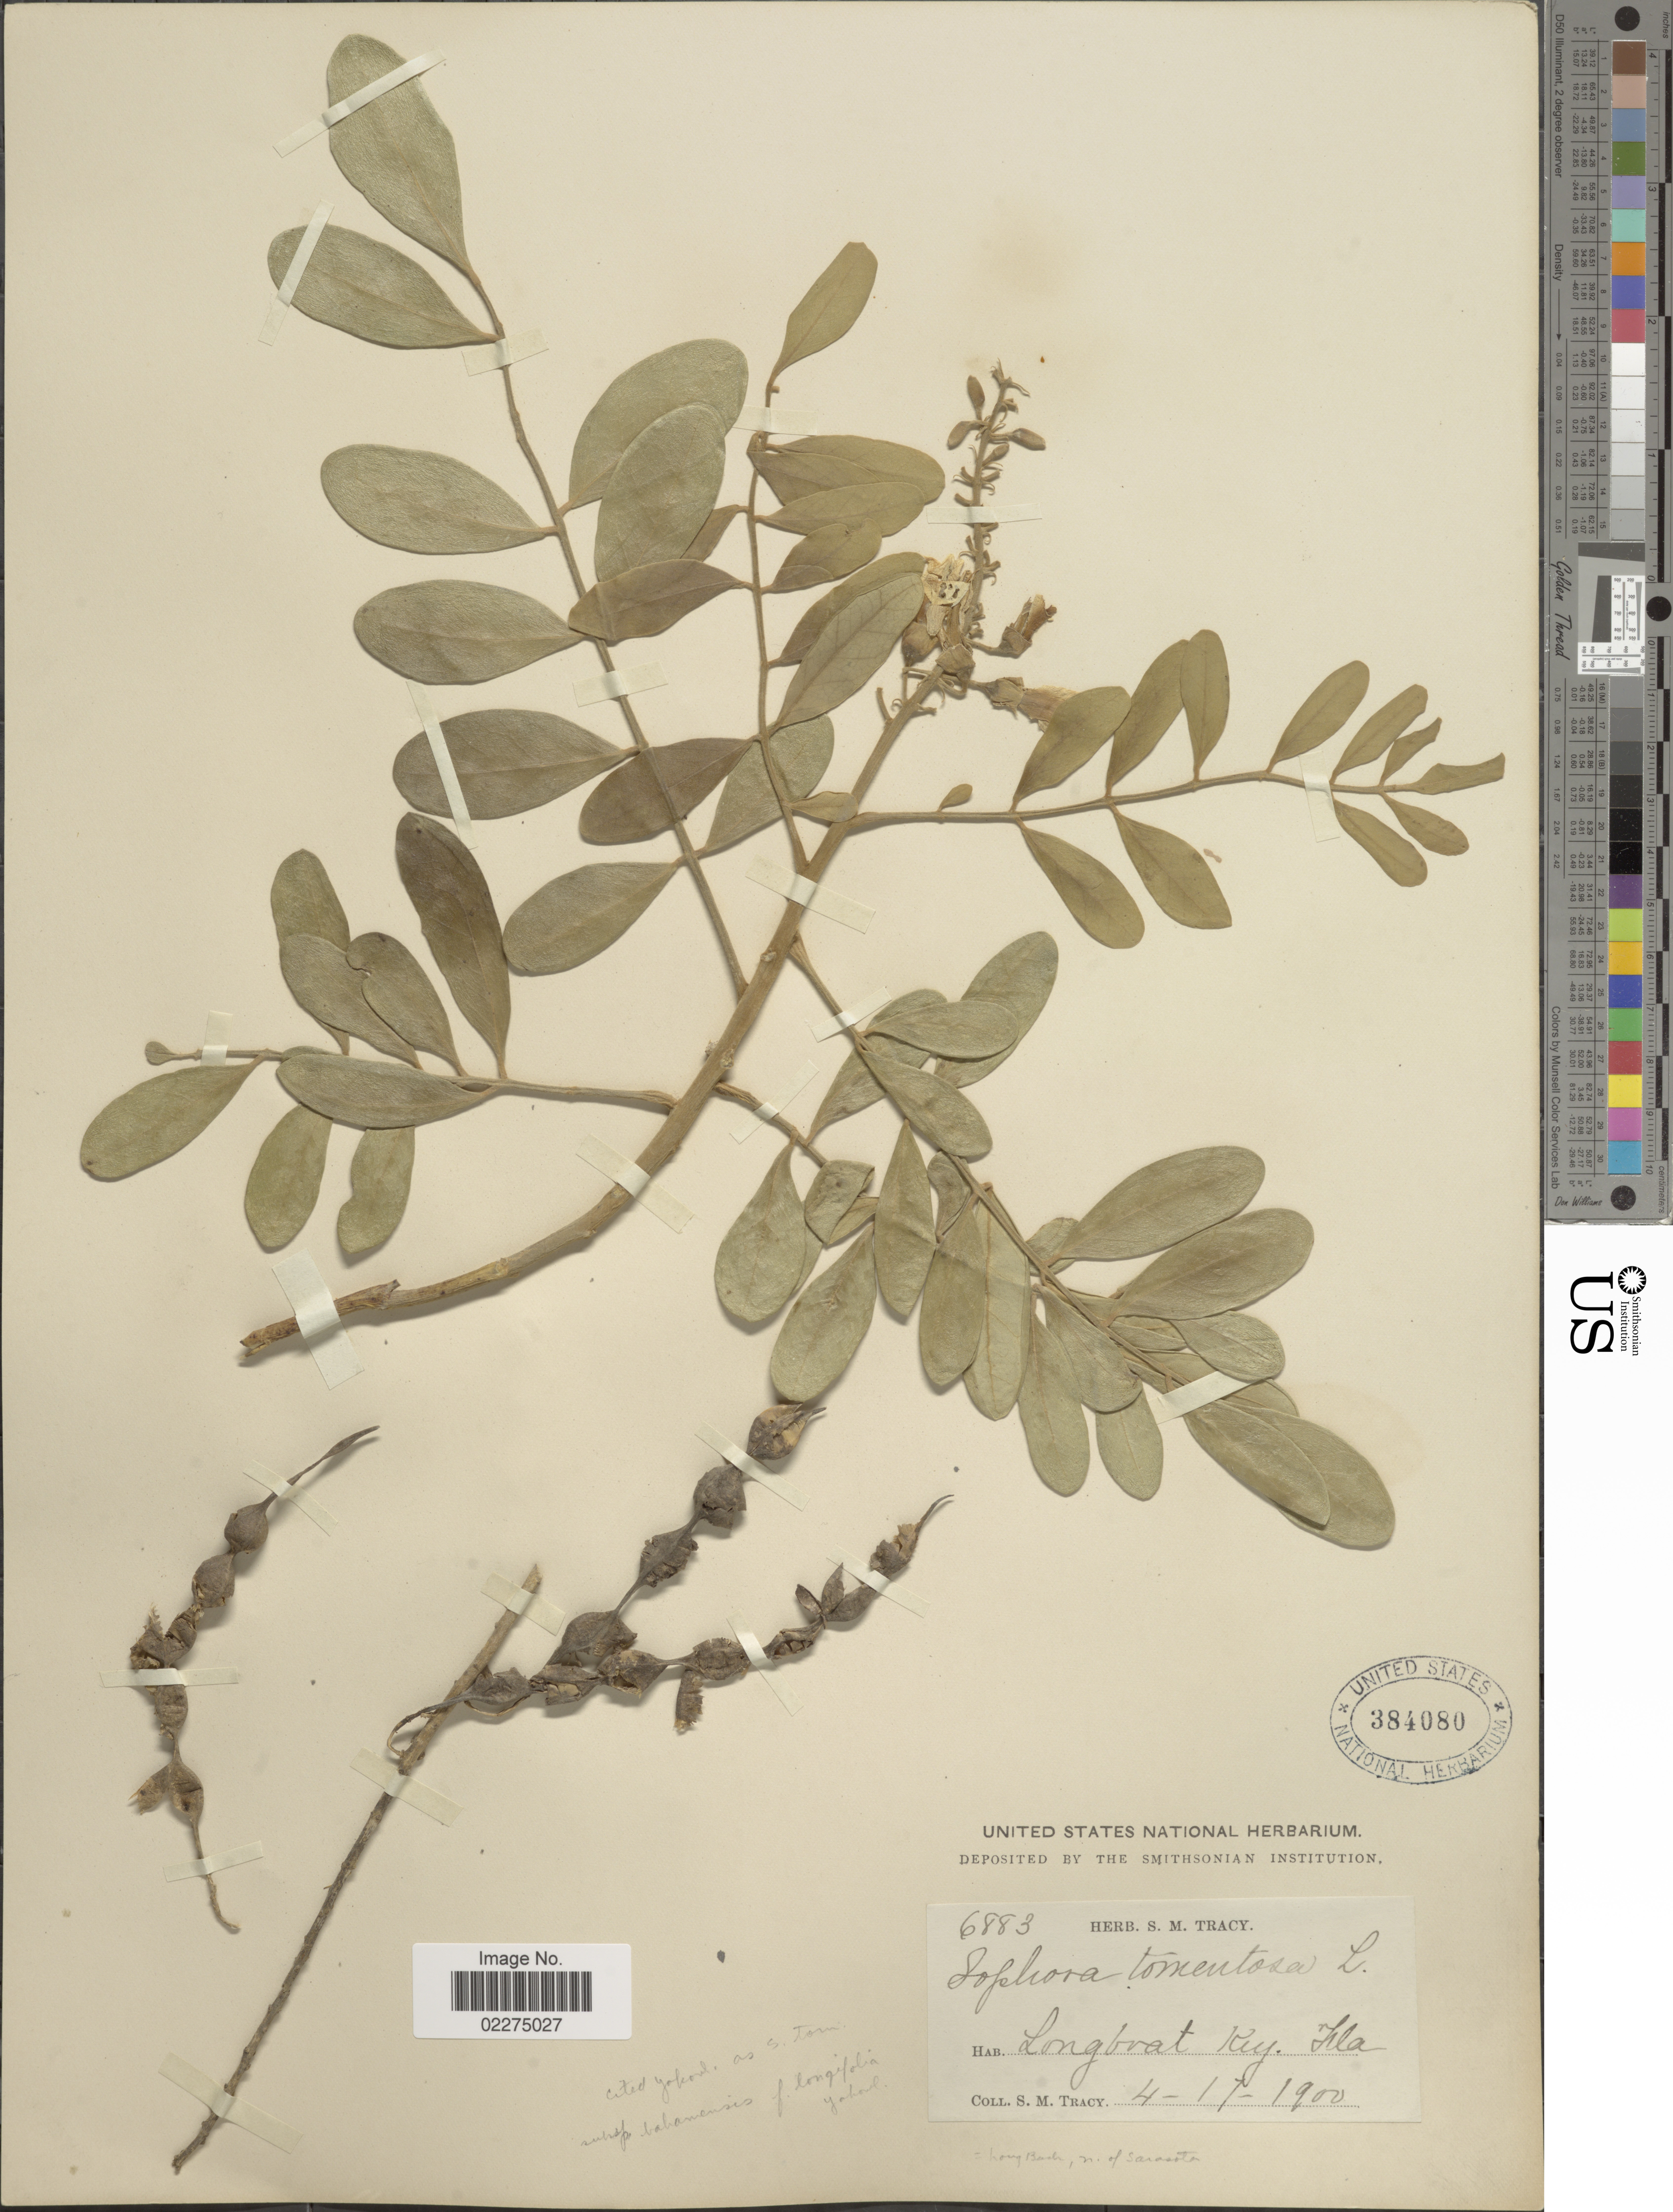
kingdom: Plantae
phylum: Tracheophyta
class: Magnoliopsida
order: Fabales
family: Fabaceae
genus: Sophora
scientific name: Sophora tomentosa var. truncata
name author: Torr. & A. Gray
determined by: Strong, Mark T., (BOT), Smithsonian Institution - National Museum of Natural History (UNITED STATES)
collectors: S. M. Tracy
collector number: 6883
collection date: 1900-04-17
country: United States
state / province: Florida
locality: Longboat Key, Fla.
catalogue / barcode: US 384080